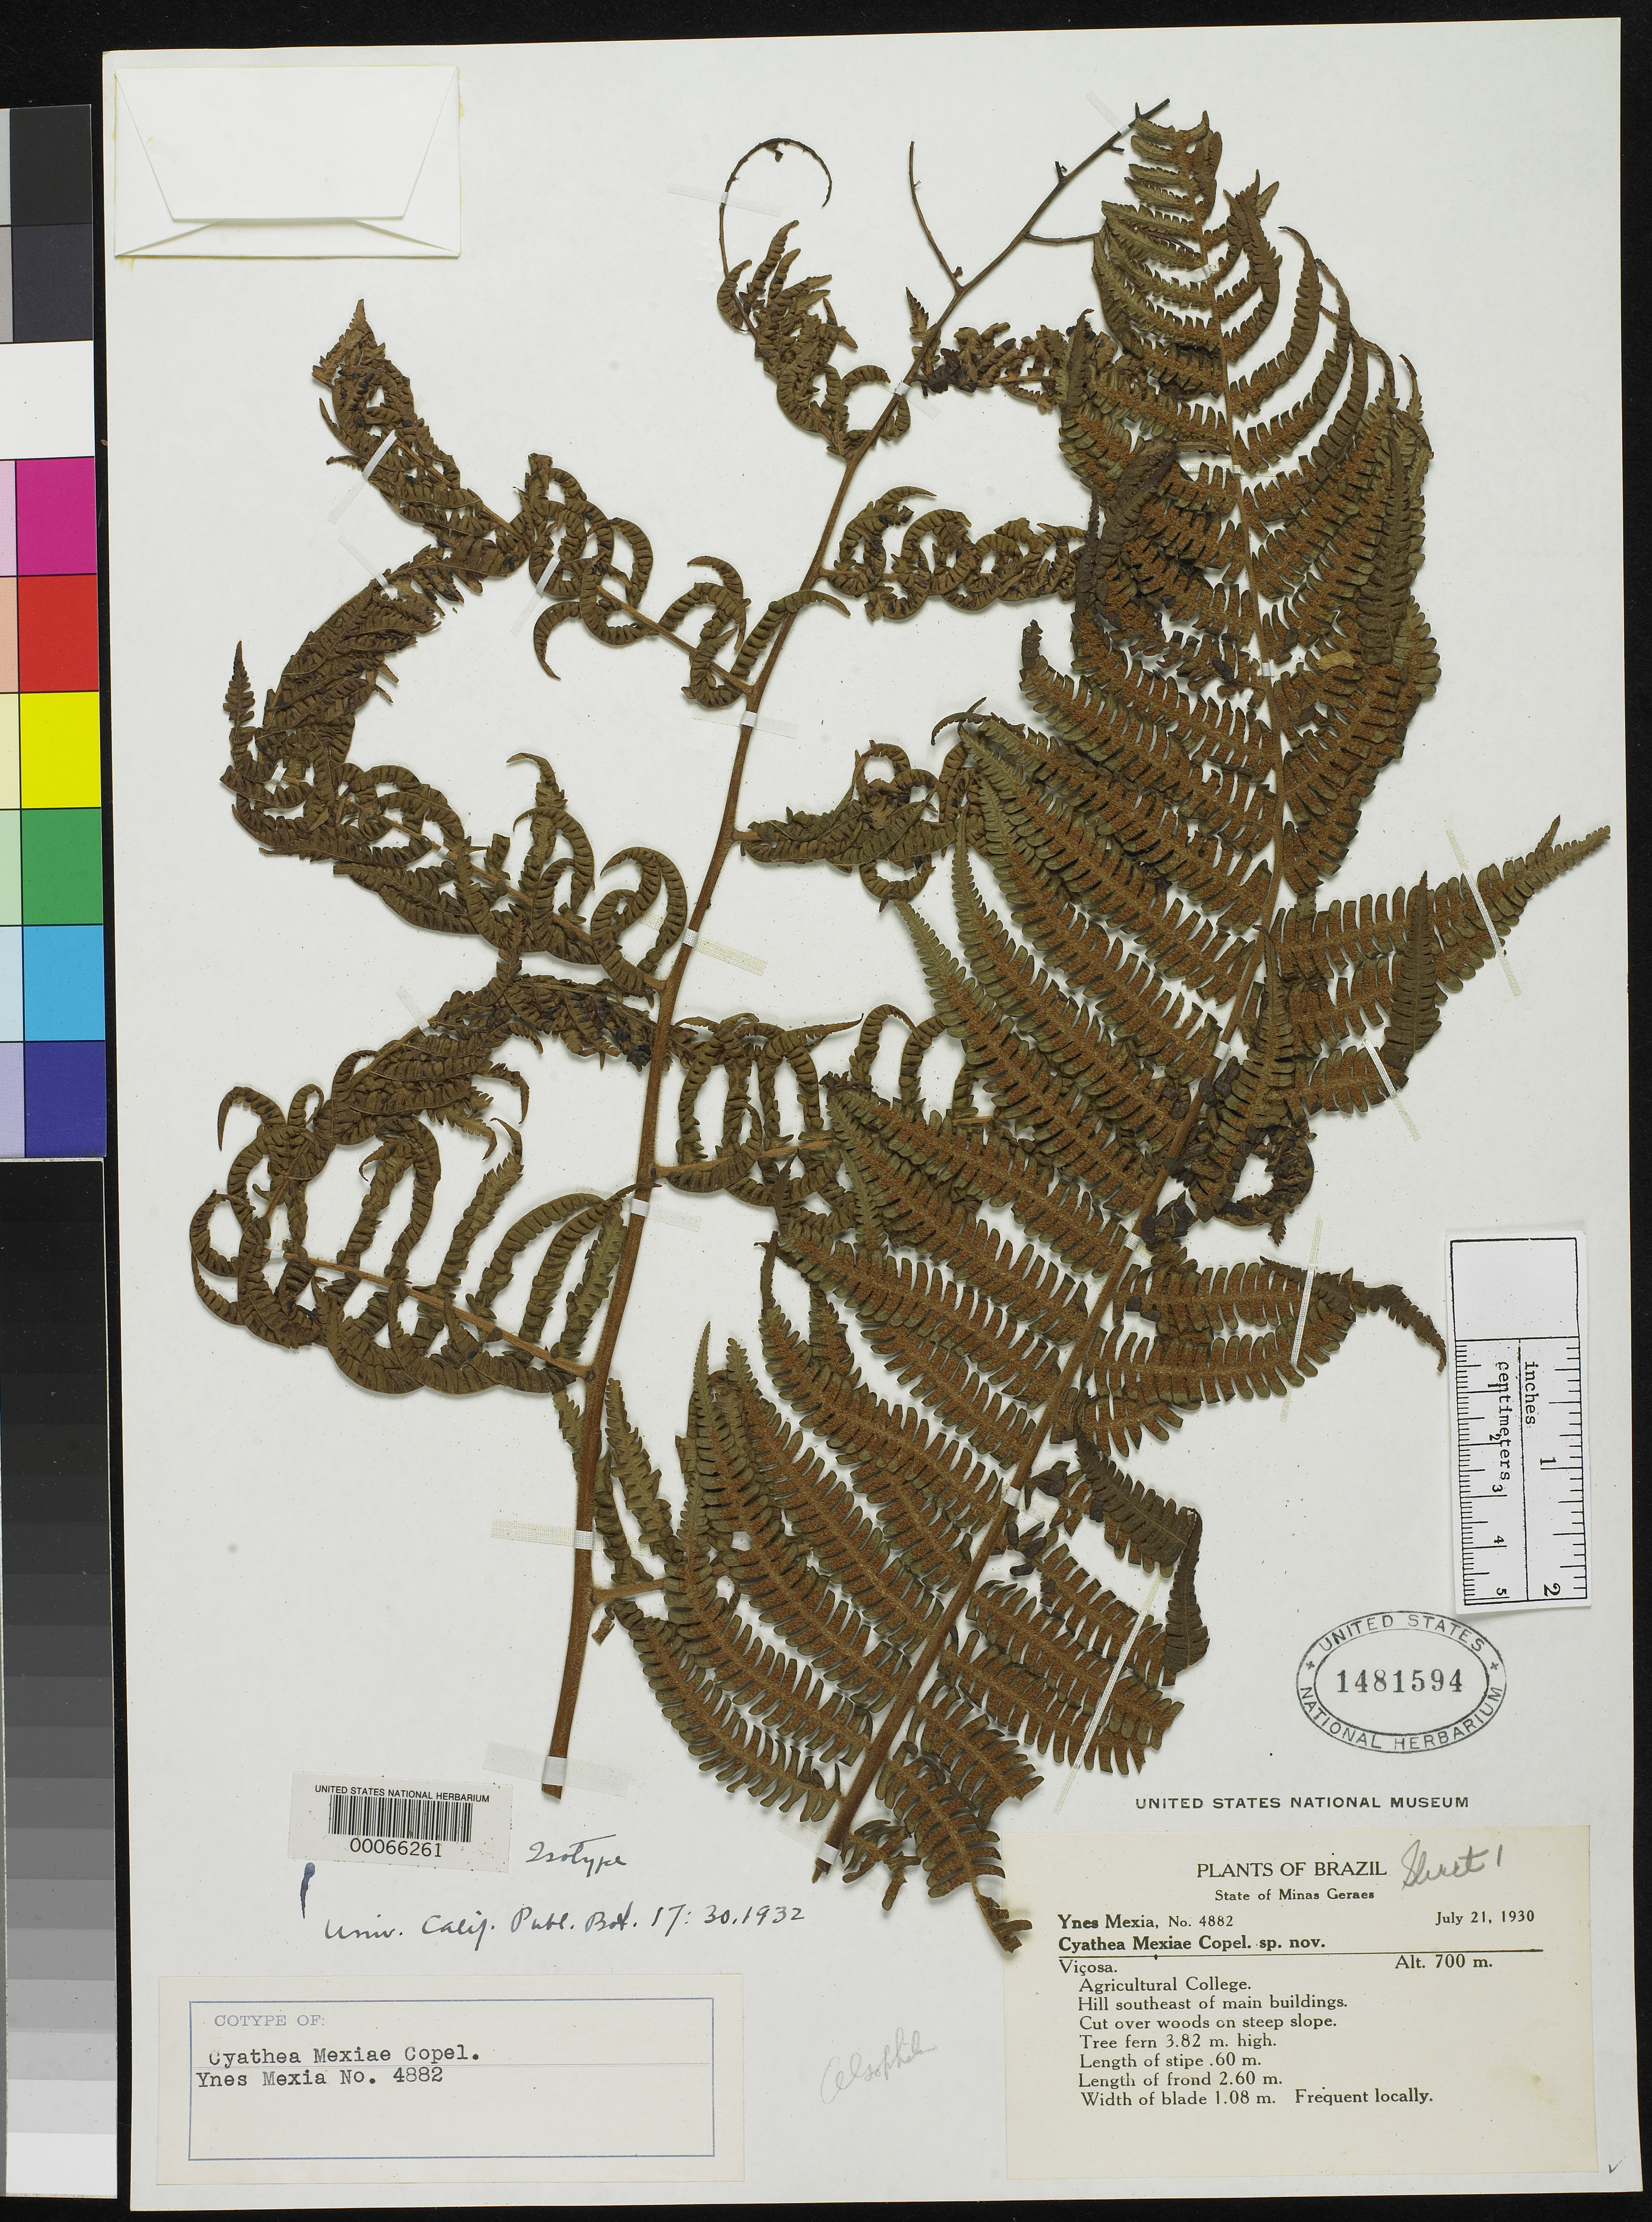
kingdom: Plantae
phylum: Tracheophyta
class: Polypodiopsida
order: Cyatheales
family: Cyatheaceae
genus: Cyathea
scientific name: Cyathea mexiae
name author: Copel.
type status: Type Collection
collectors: Y. Mexia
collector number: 4882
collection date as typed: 21 Jul 1950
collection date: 1950-07-21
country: Brazil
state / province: Minas Gerais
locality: Vicosa.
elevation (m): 1700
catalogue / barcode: US 1481594